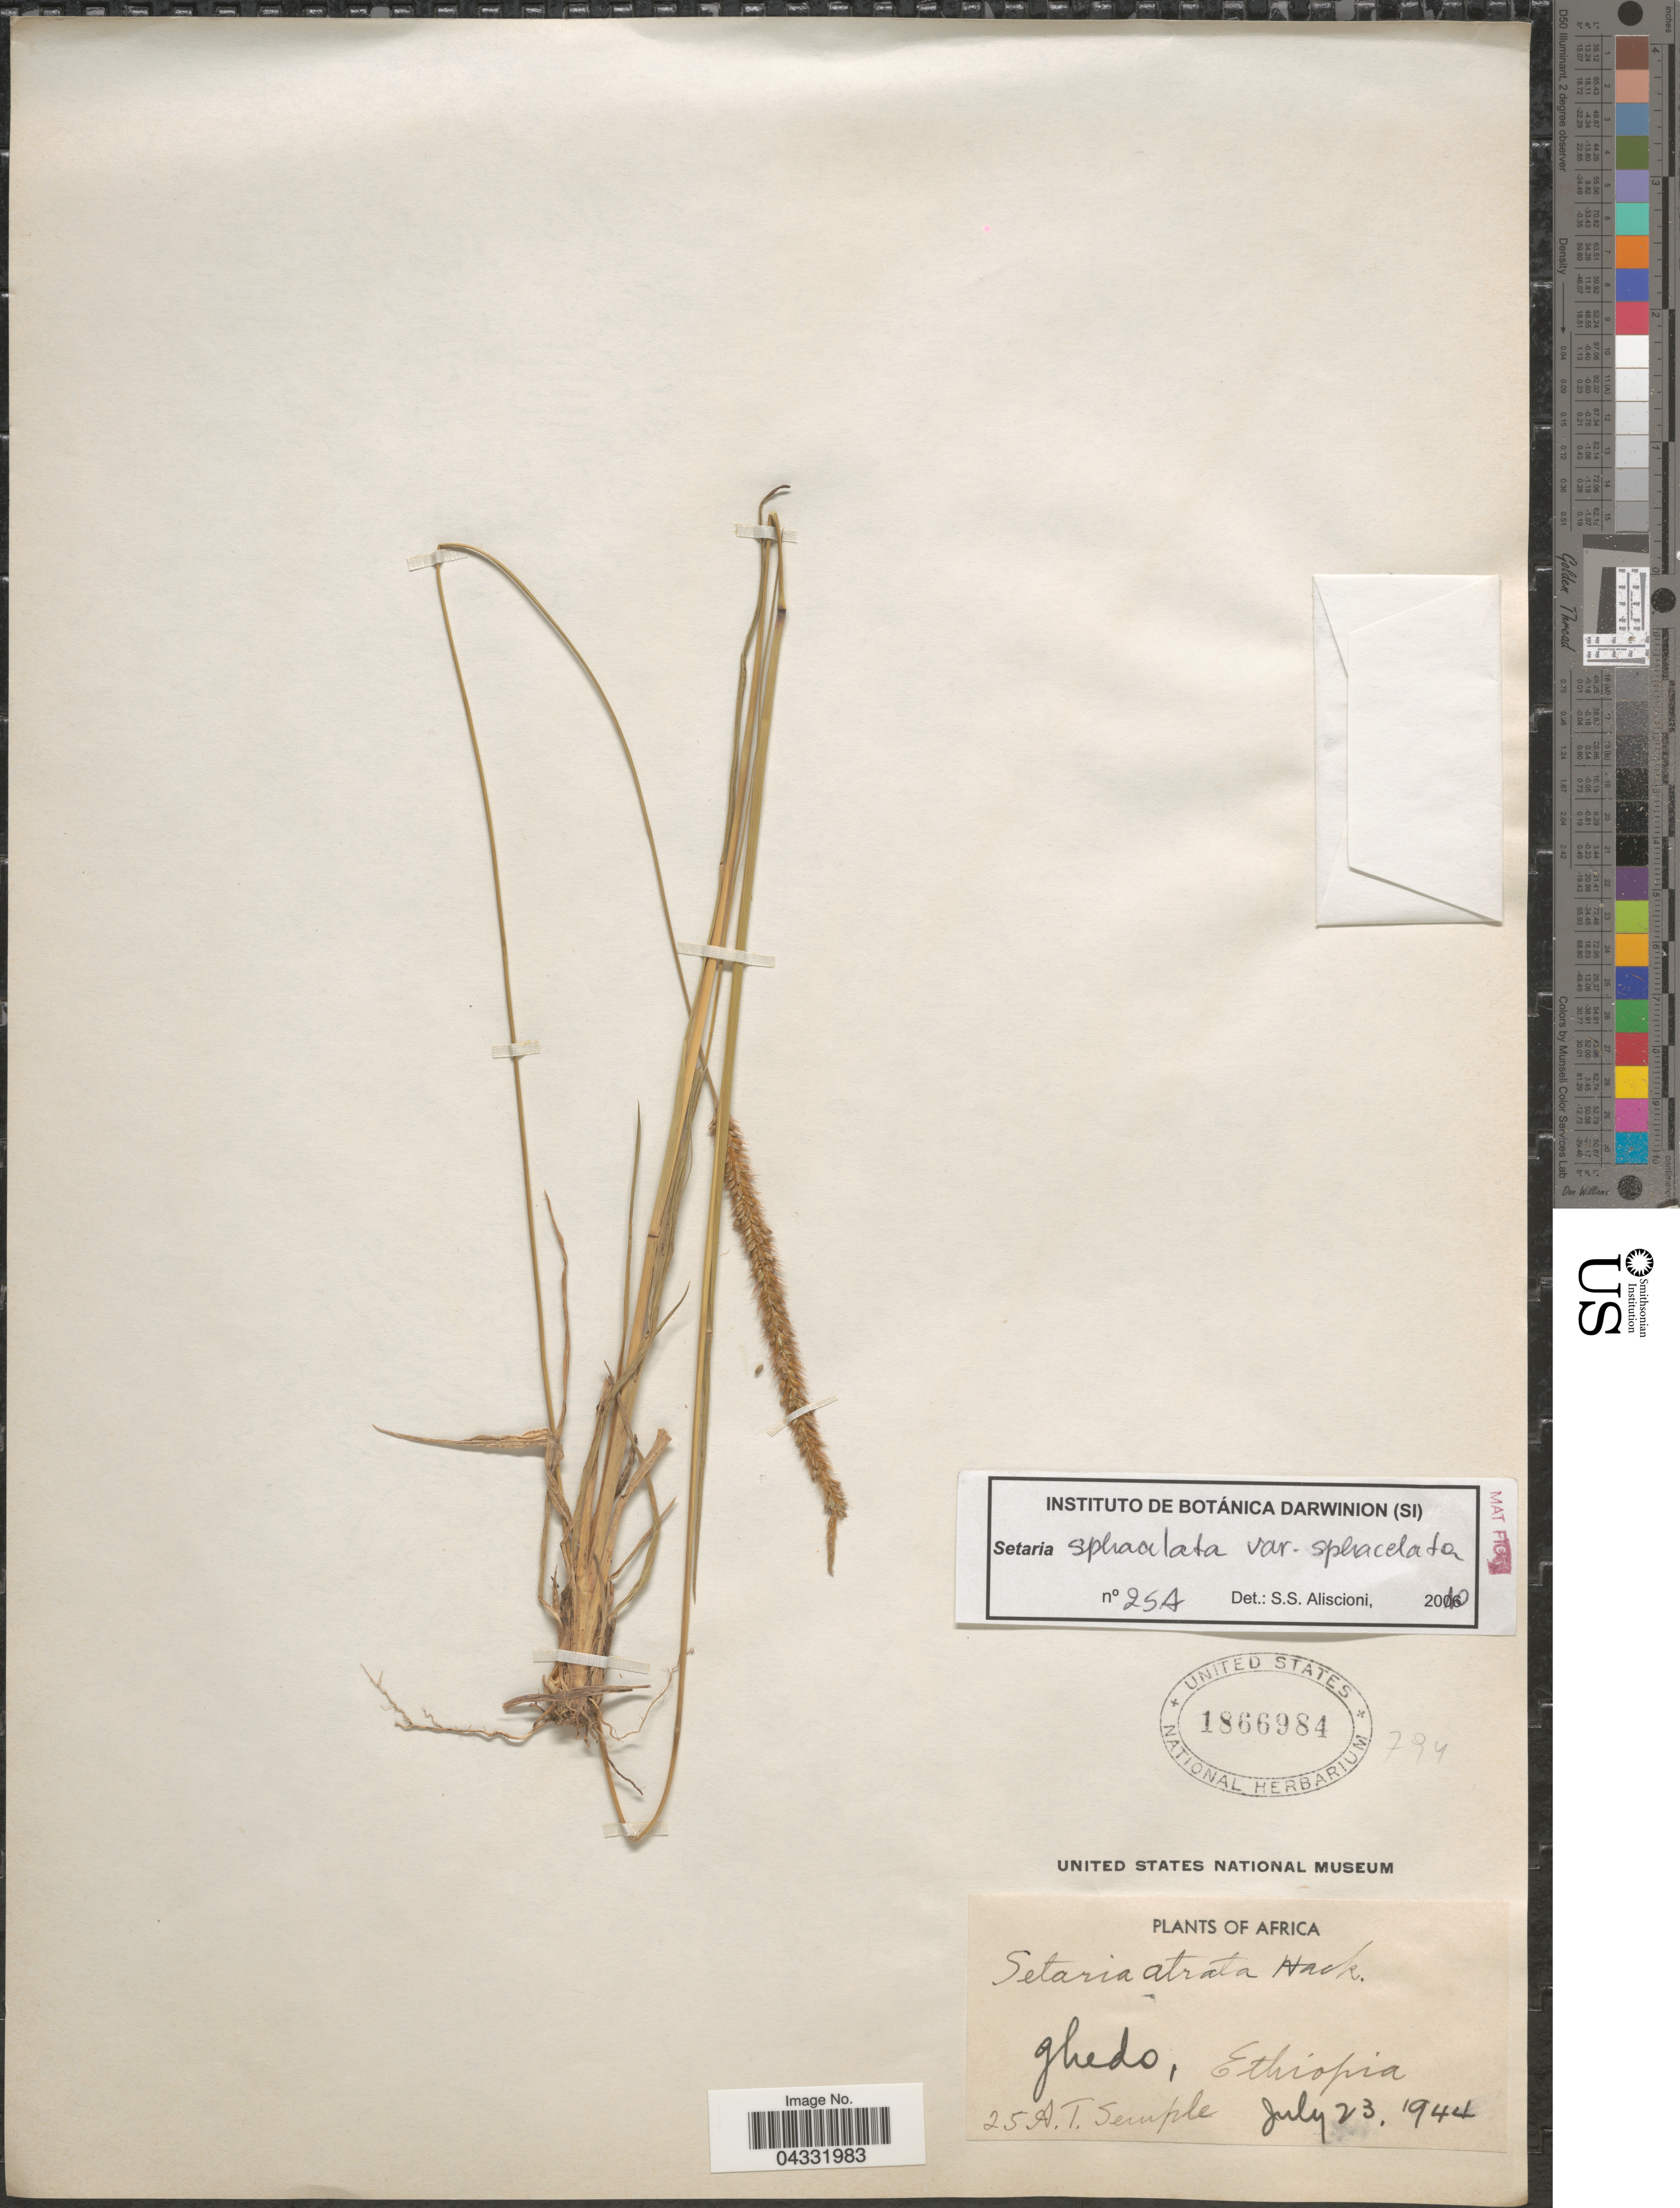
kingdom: Plantae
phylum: Tracheophyta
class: Liliopsida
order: Poales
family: Poaceae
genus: Setaria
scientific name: Setaria sphacelata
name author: (Schumach.) Stapf & Hubb. ex Moss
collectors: A. Semple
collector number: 25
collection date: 1944-07-23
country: Ethiopia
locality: Ghedo.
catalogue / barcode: US 1866984